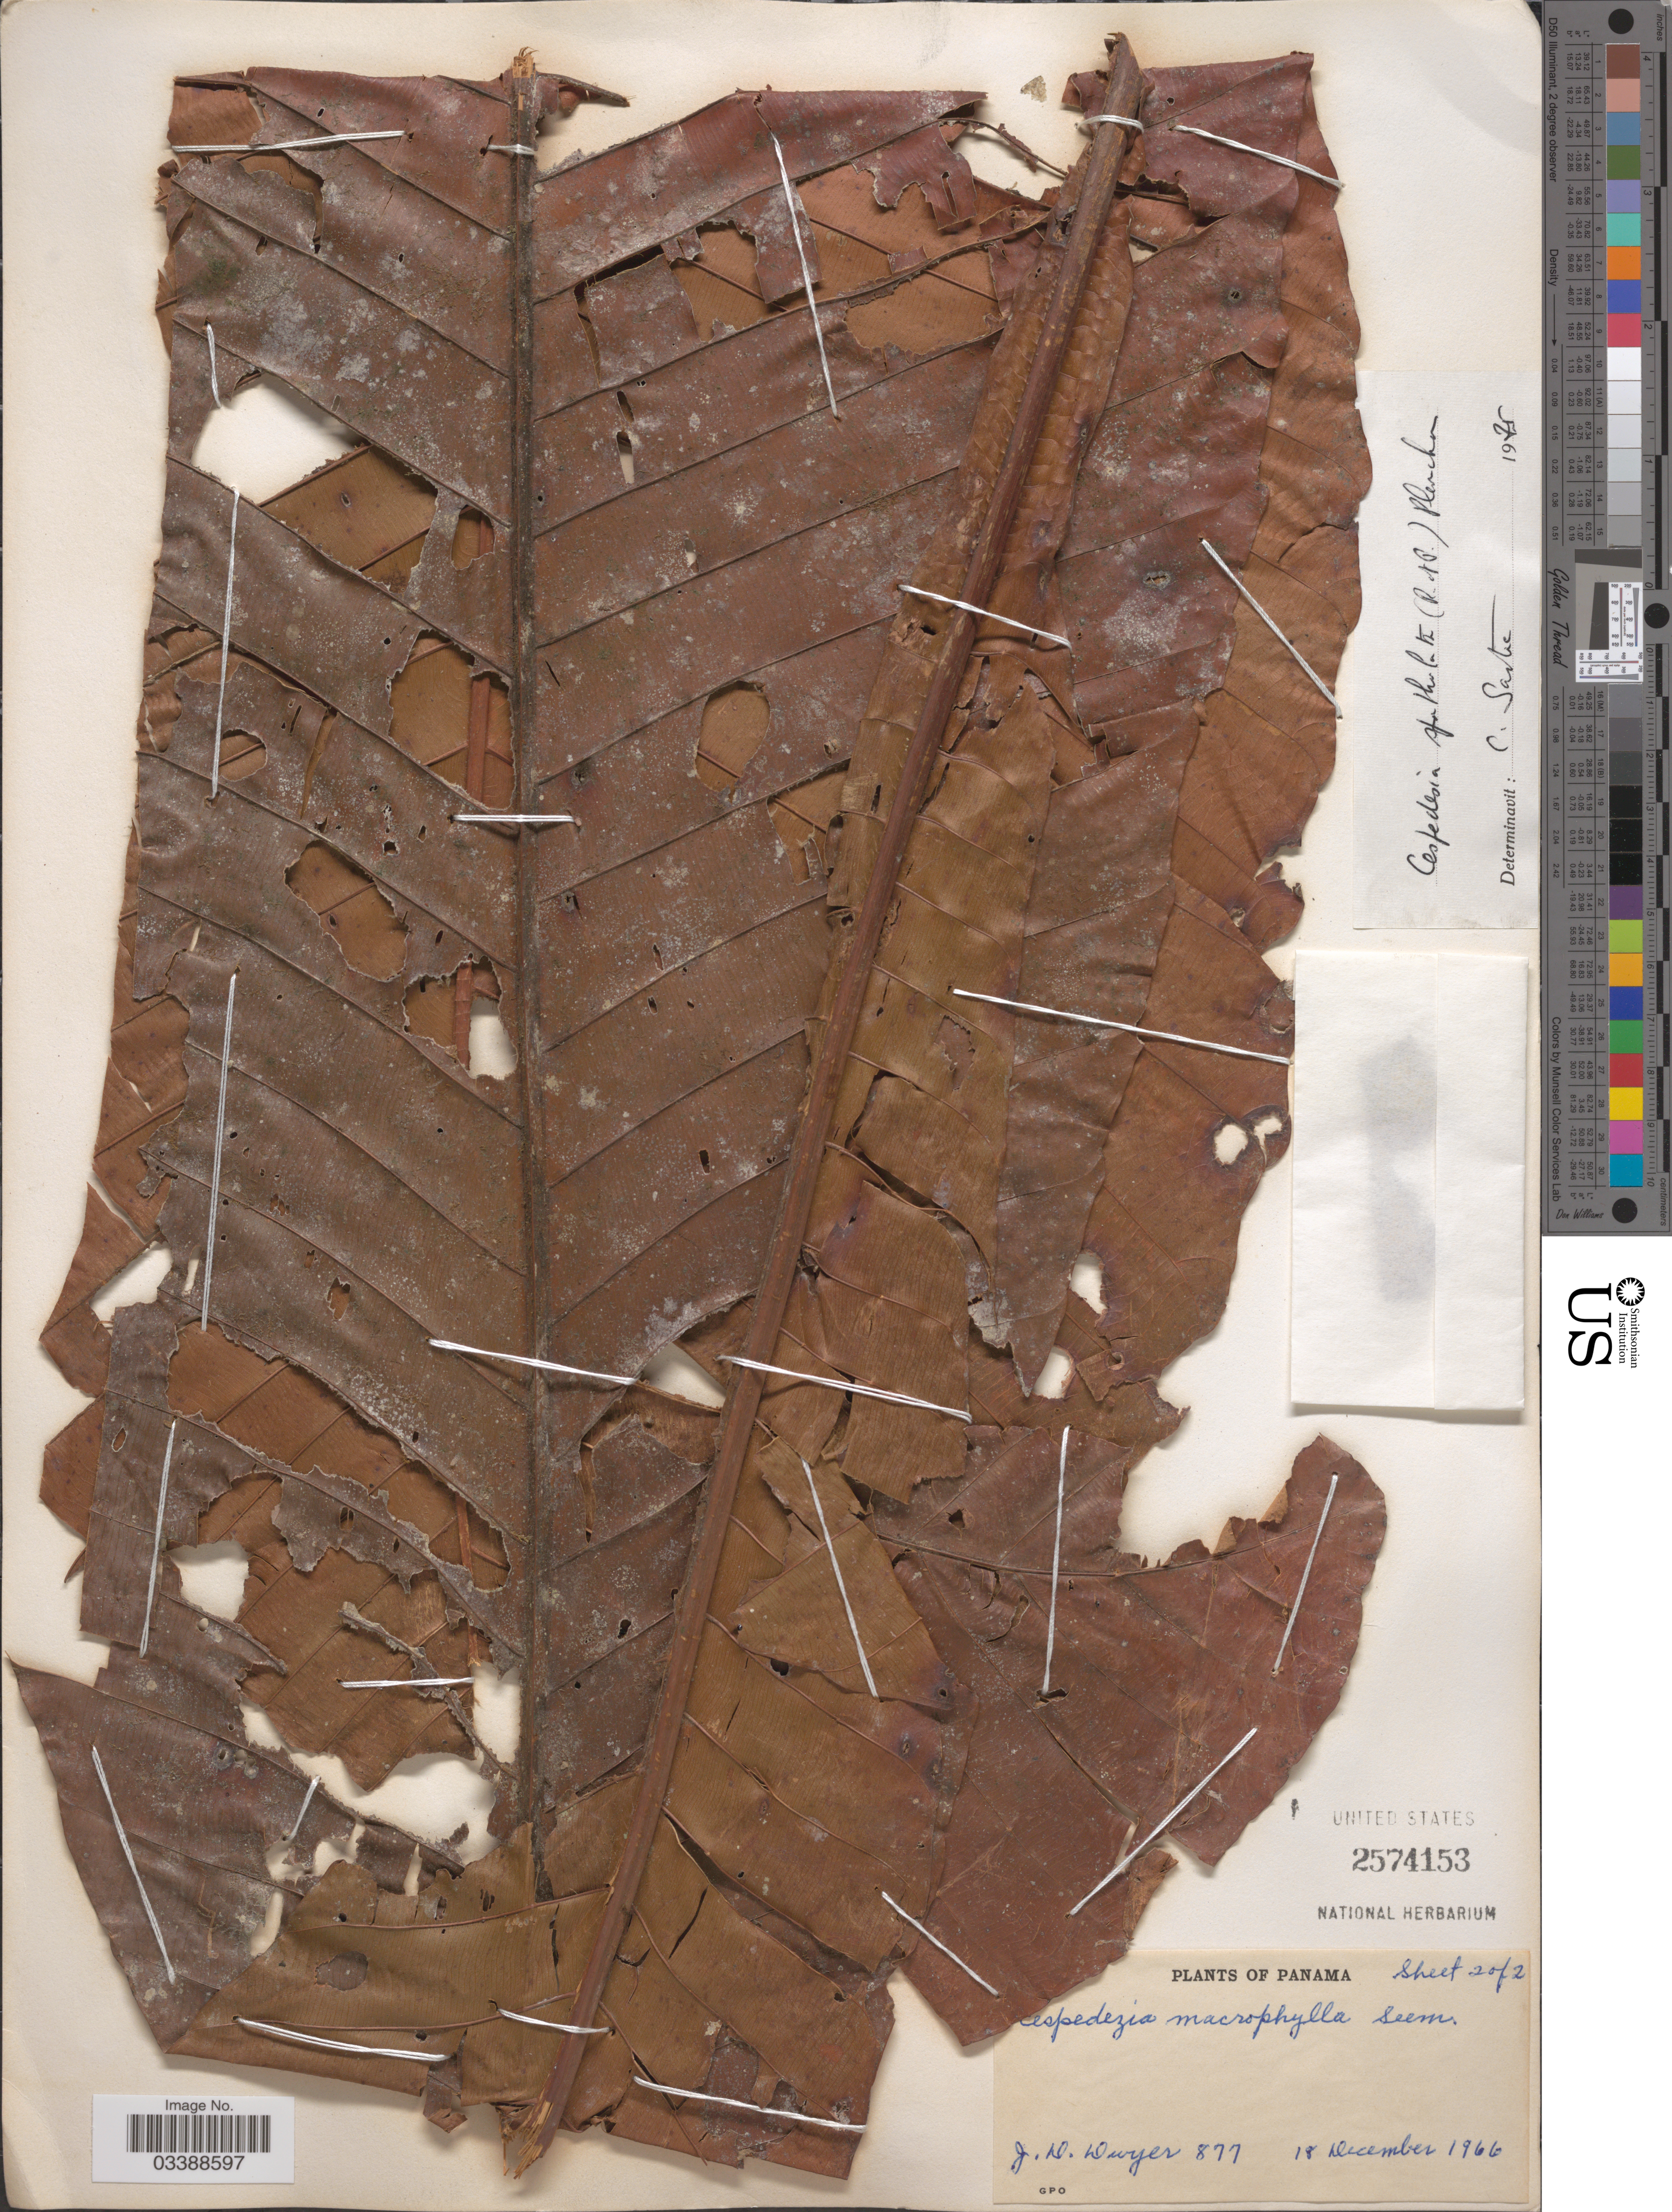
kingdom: Plantae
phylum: Tracheophyta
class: Magnoliopsida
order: Malpighiales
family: Ochnaceae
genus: Cespedesia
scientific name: Cespedesia spathulata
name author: (Ruiz & Pav.) Planch.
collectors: J. D. Dwyer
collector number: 877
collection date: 1966-12-18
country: Panama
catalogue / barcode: US 2574153